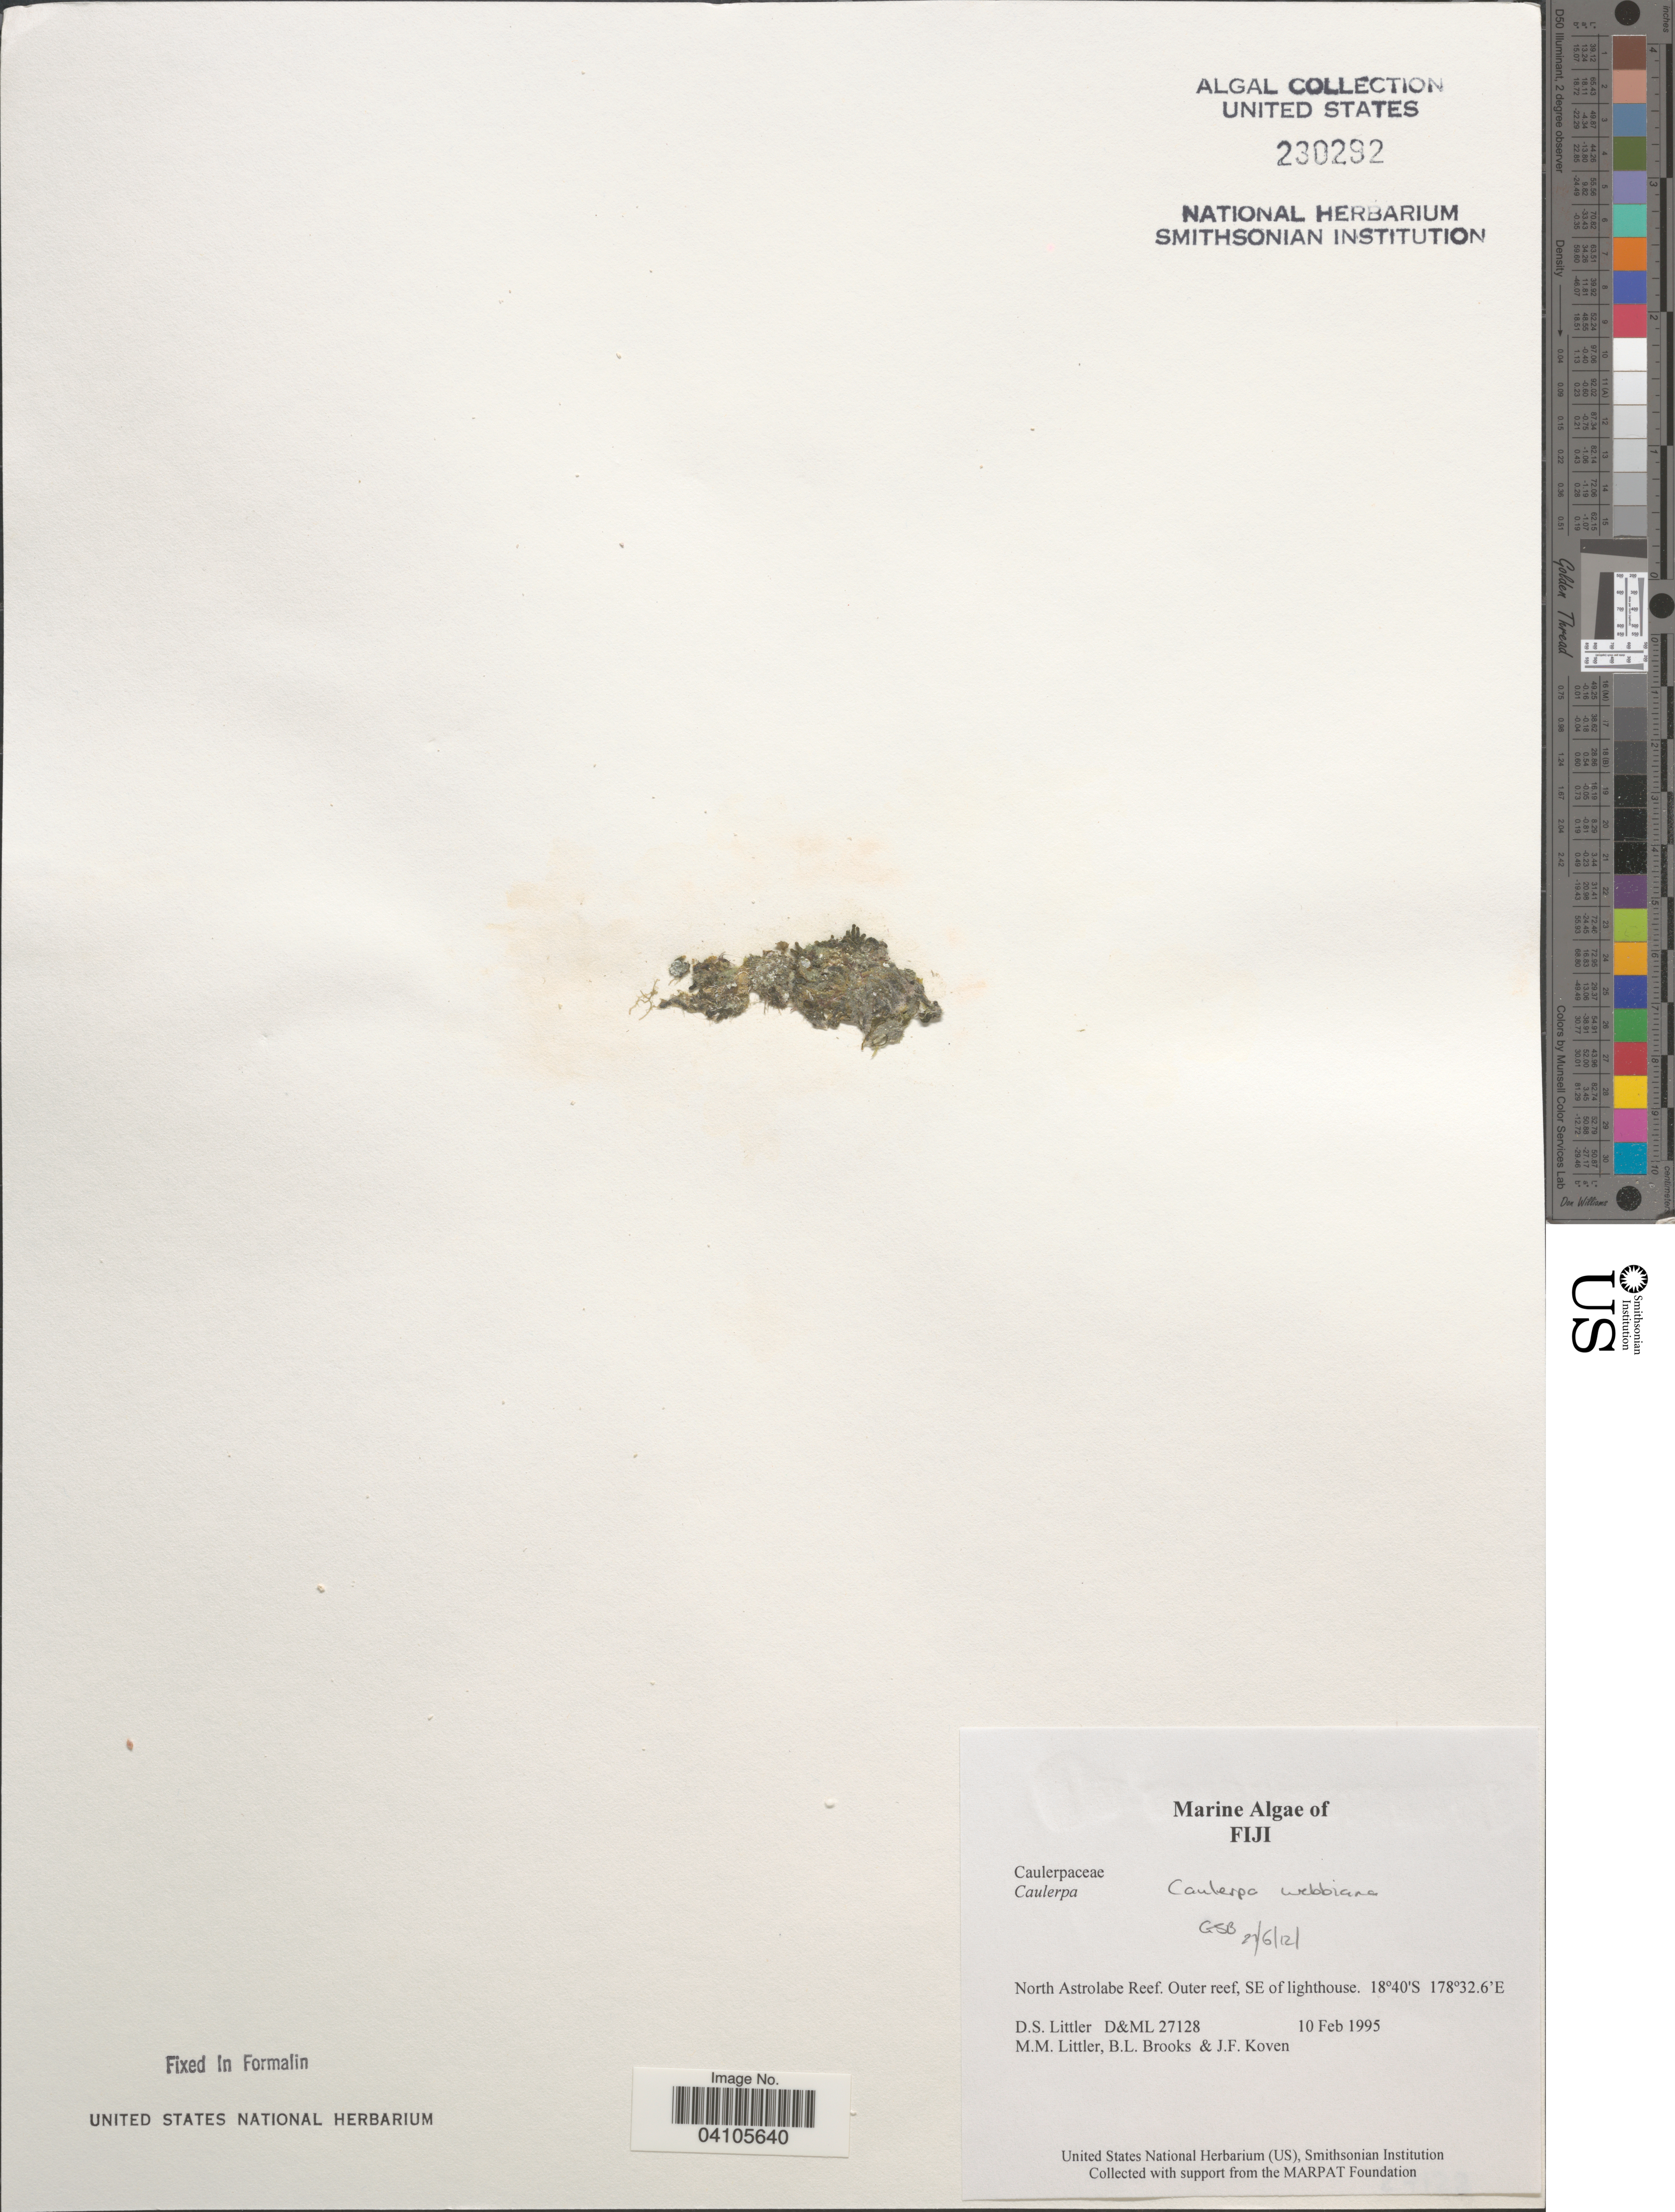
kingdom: Plantae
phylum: Chlorophyta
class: Ulvophyceae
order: Bryopsidales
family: Caulerpaceae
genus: Caulerpa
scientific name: Caulerpa webbiana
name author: Mont.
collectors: D. S. Littler, B. Brooks & J. Koven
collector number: D&ML 27128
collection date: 1995-02-10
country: Fiji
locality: North Astrolabe Reef. Outer reef, SE of lighthouse.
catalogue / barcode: US 230292